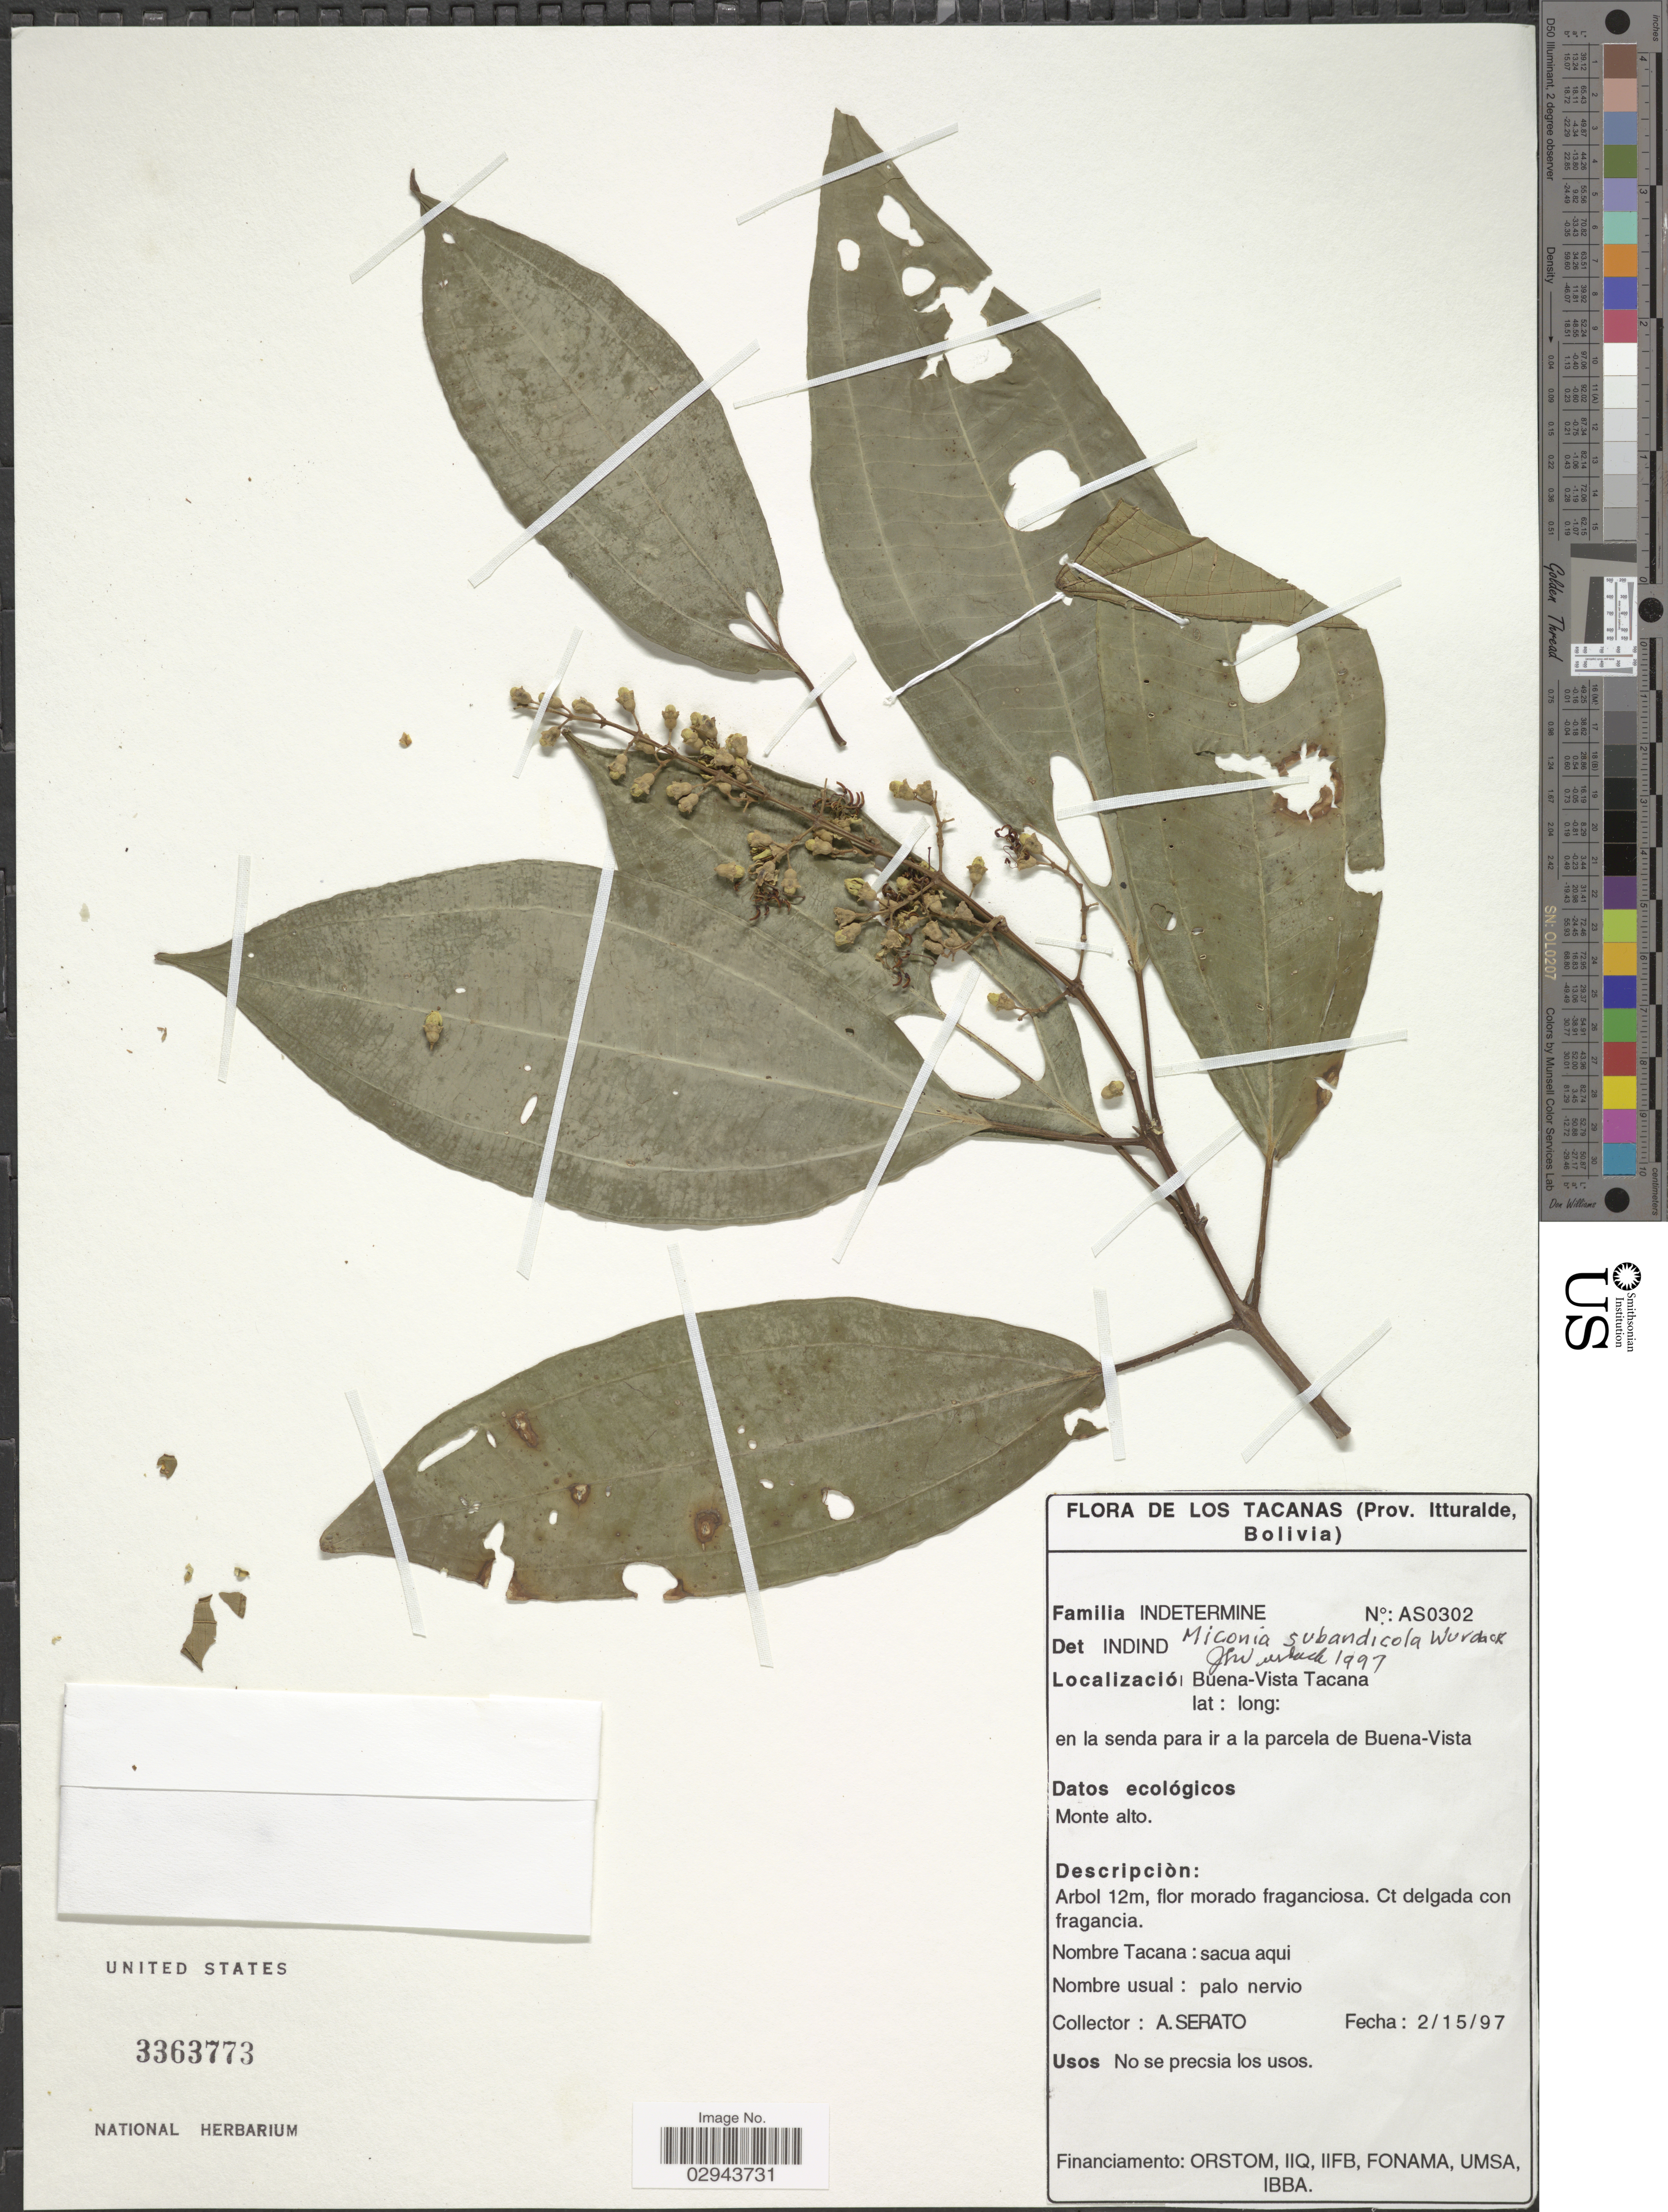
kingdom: Plantae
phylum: Tracheophyta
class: Magnoliopsida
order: Myrtales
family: Melastomataceae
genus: Miconia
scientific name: Miconia subandicola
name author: Wurdack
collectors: A. Serato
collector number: AS0302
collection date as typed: Transcribed d/m/y: 15/2/97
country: Bolivia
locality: Los Tacanas (Prov. Iturralde). Buena-Vista Tacana en la senda para ir a la parcela de Buena-Vista.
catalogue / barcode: US 3363773